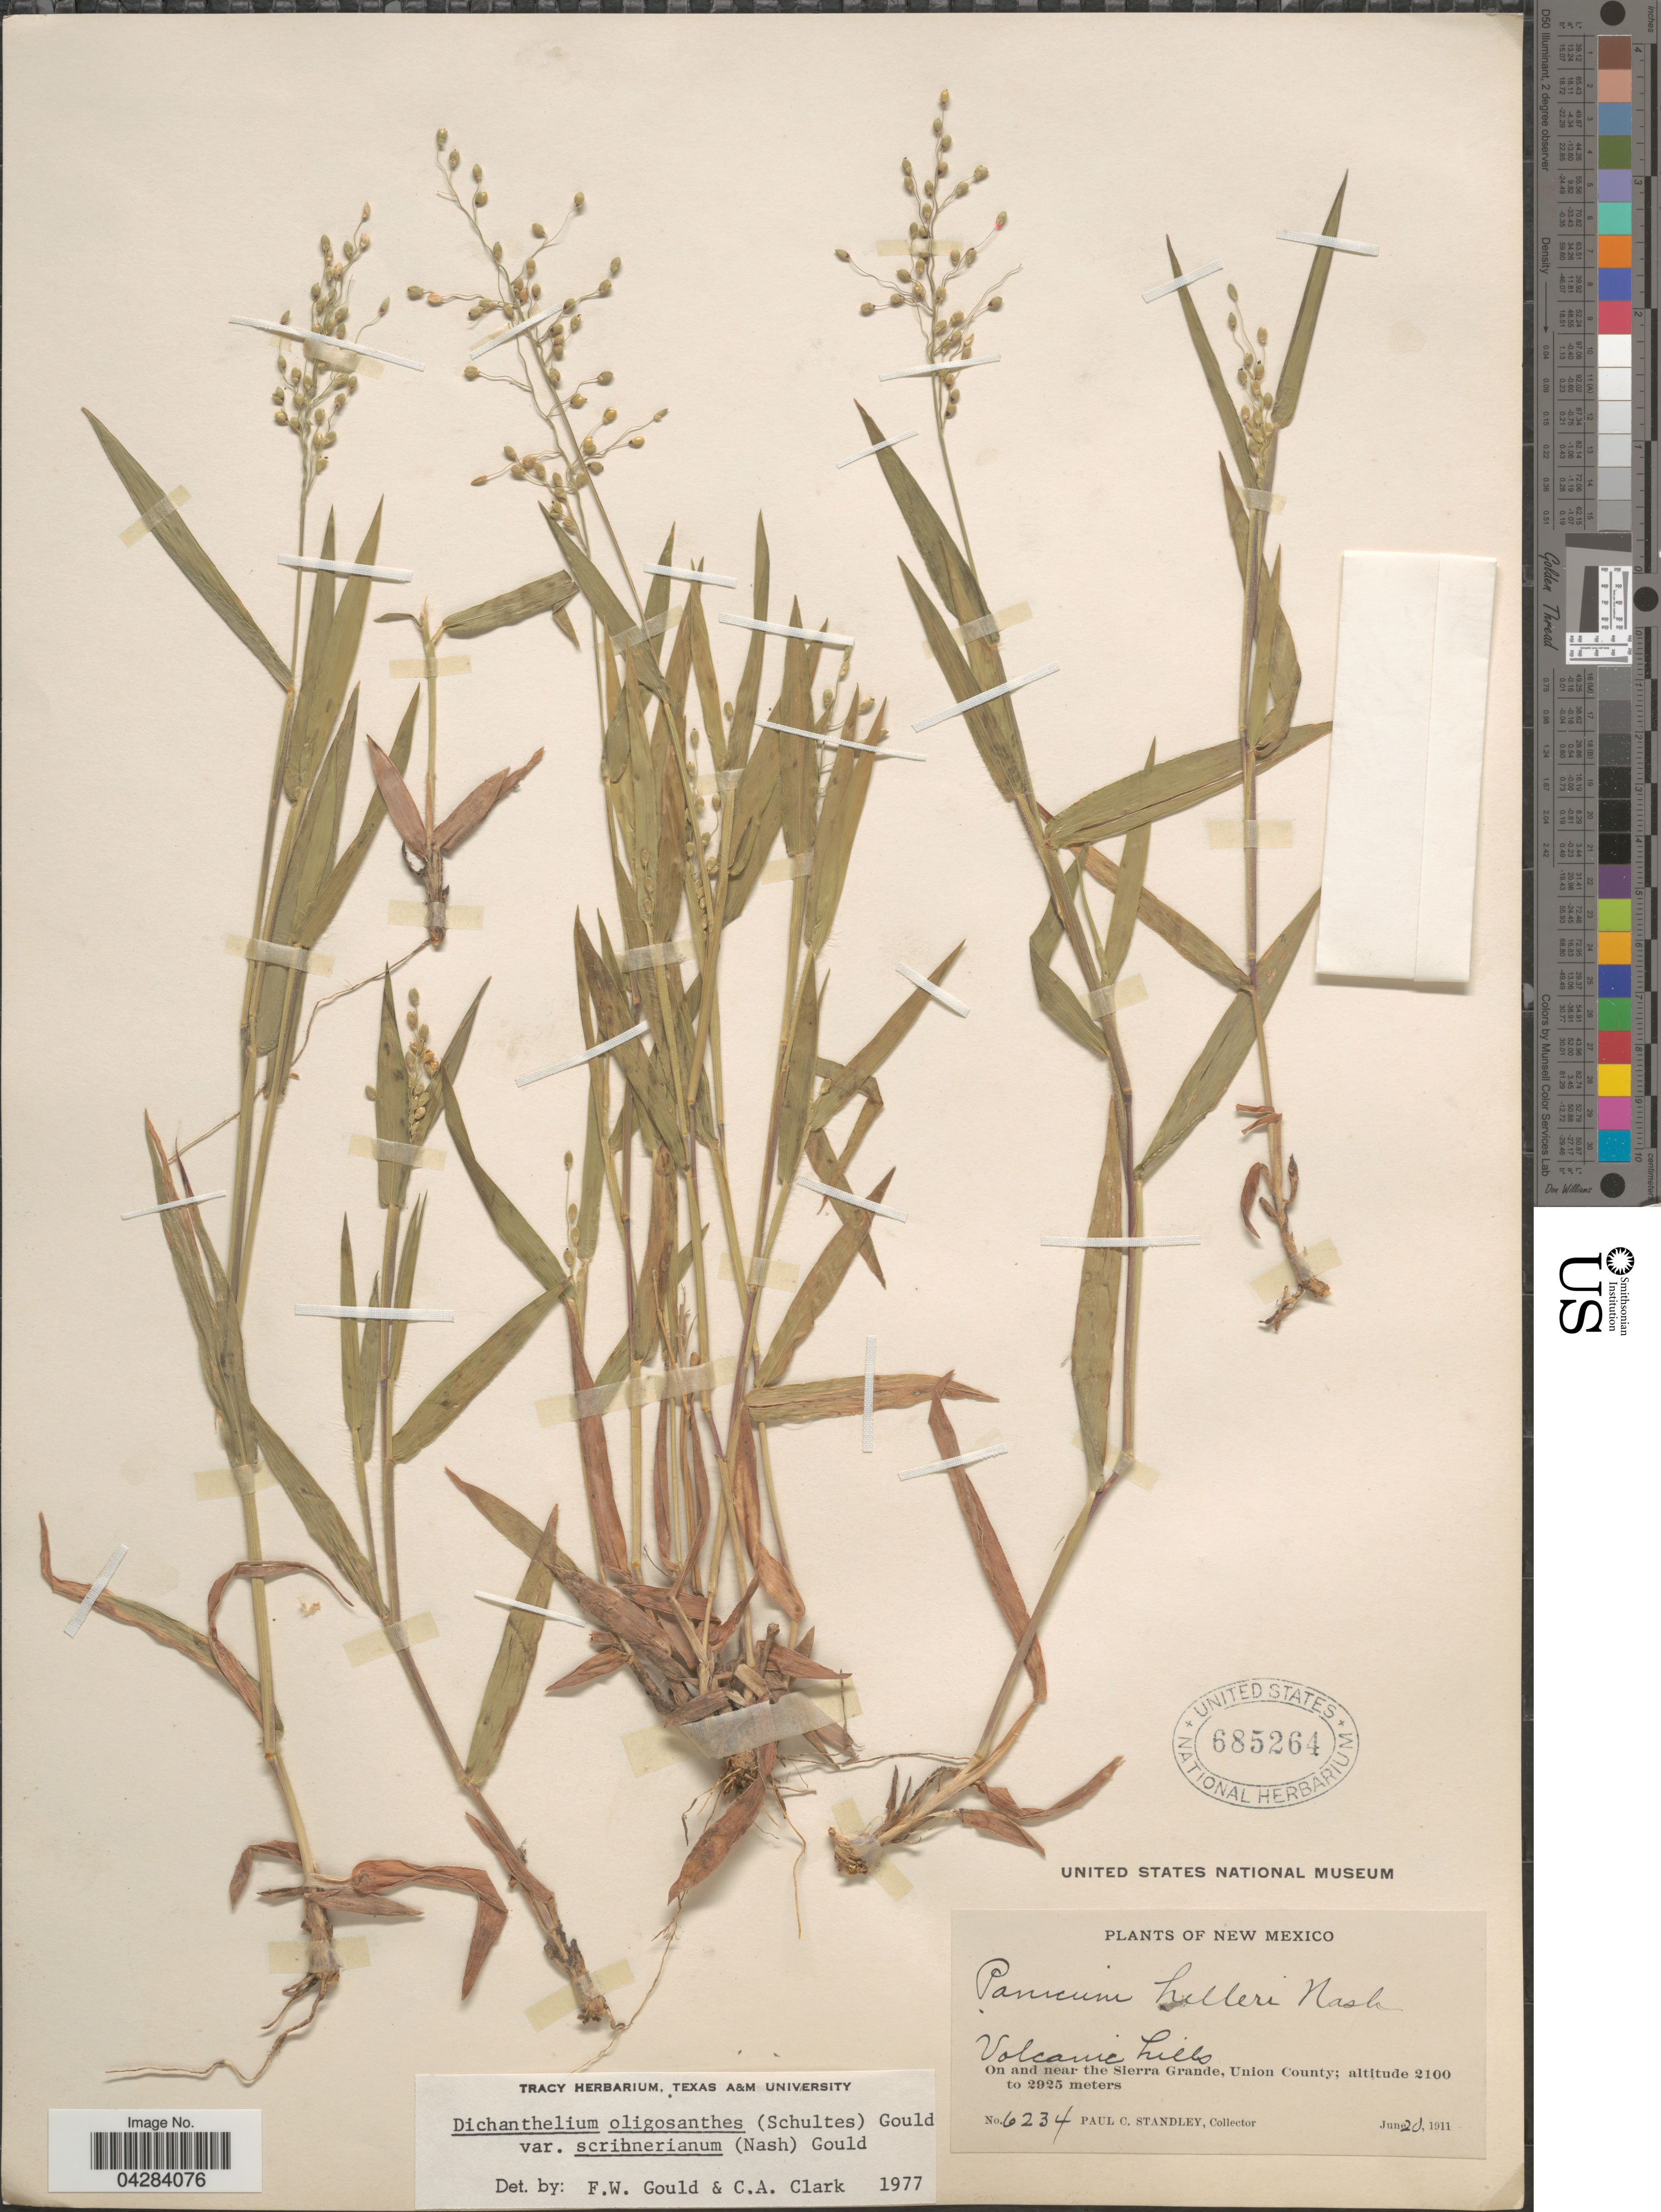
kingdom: Plantae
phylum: Tracheophyta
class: Liliopsida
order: Poales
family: Poaceae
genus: Dichanthelium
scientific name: Dichanthelium oligosanthes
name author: (Schult.) Gould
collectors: P. C. Standley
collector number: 6234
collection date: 1911-06-20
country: United States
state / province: New Mexico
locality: Volcanic hills. On and near the Sierra Grande, Union County.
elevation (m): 2100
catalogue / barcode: US 685264